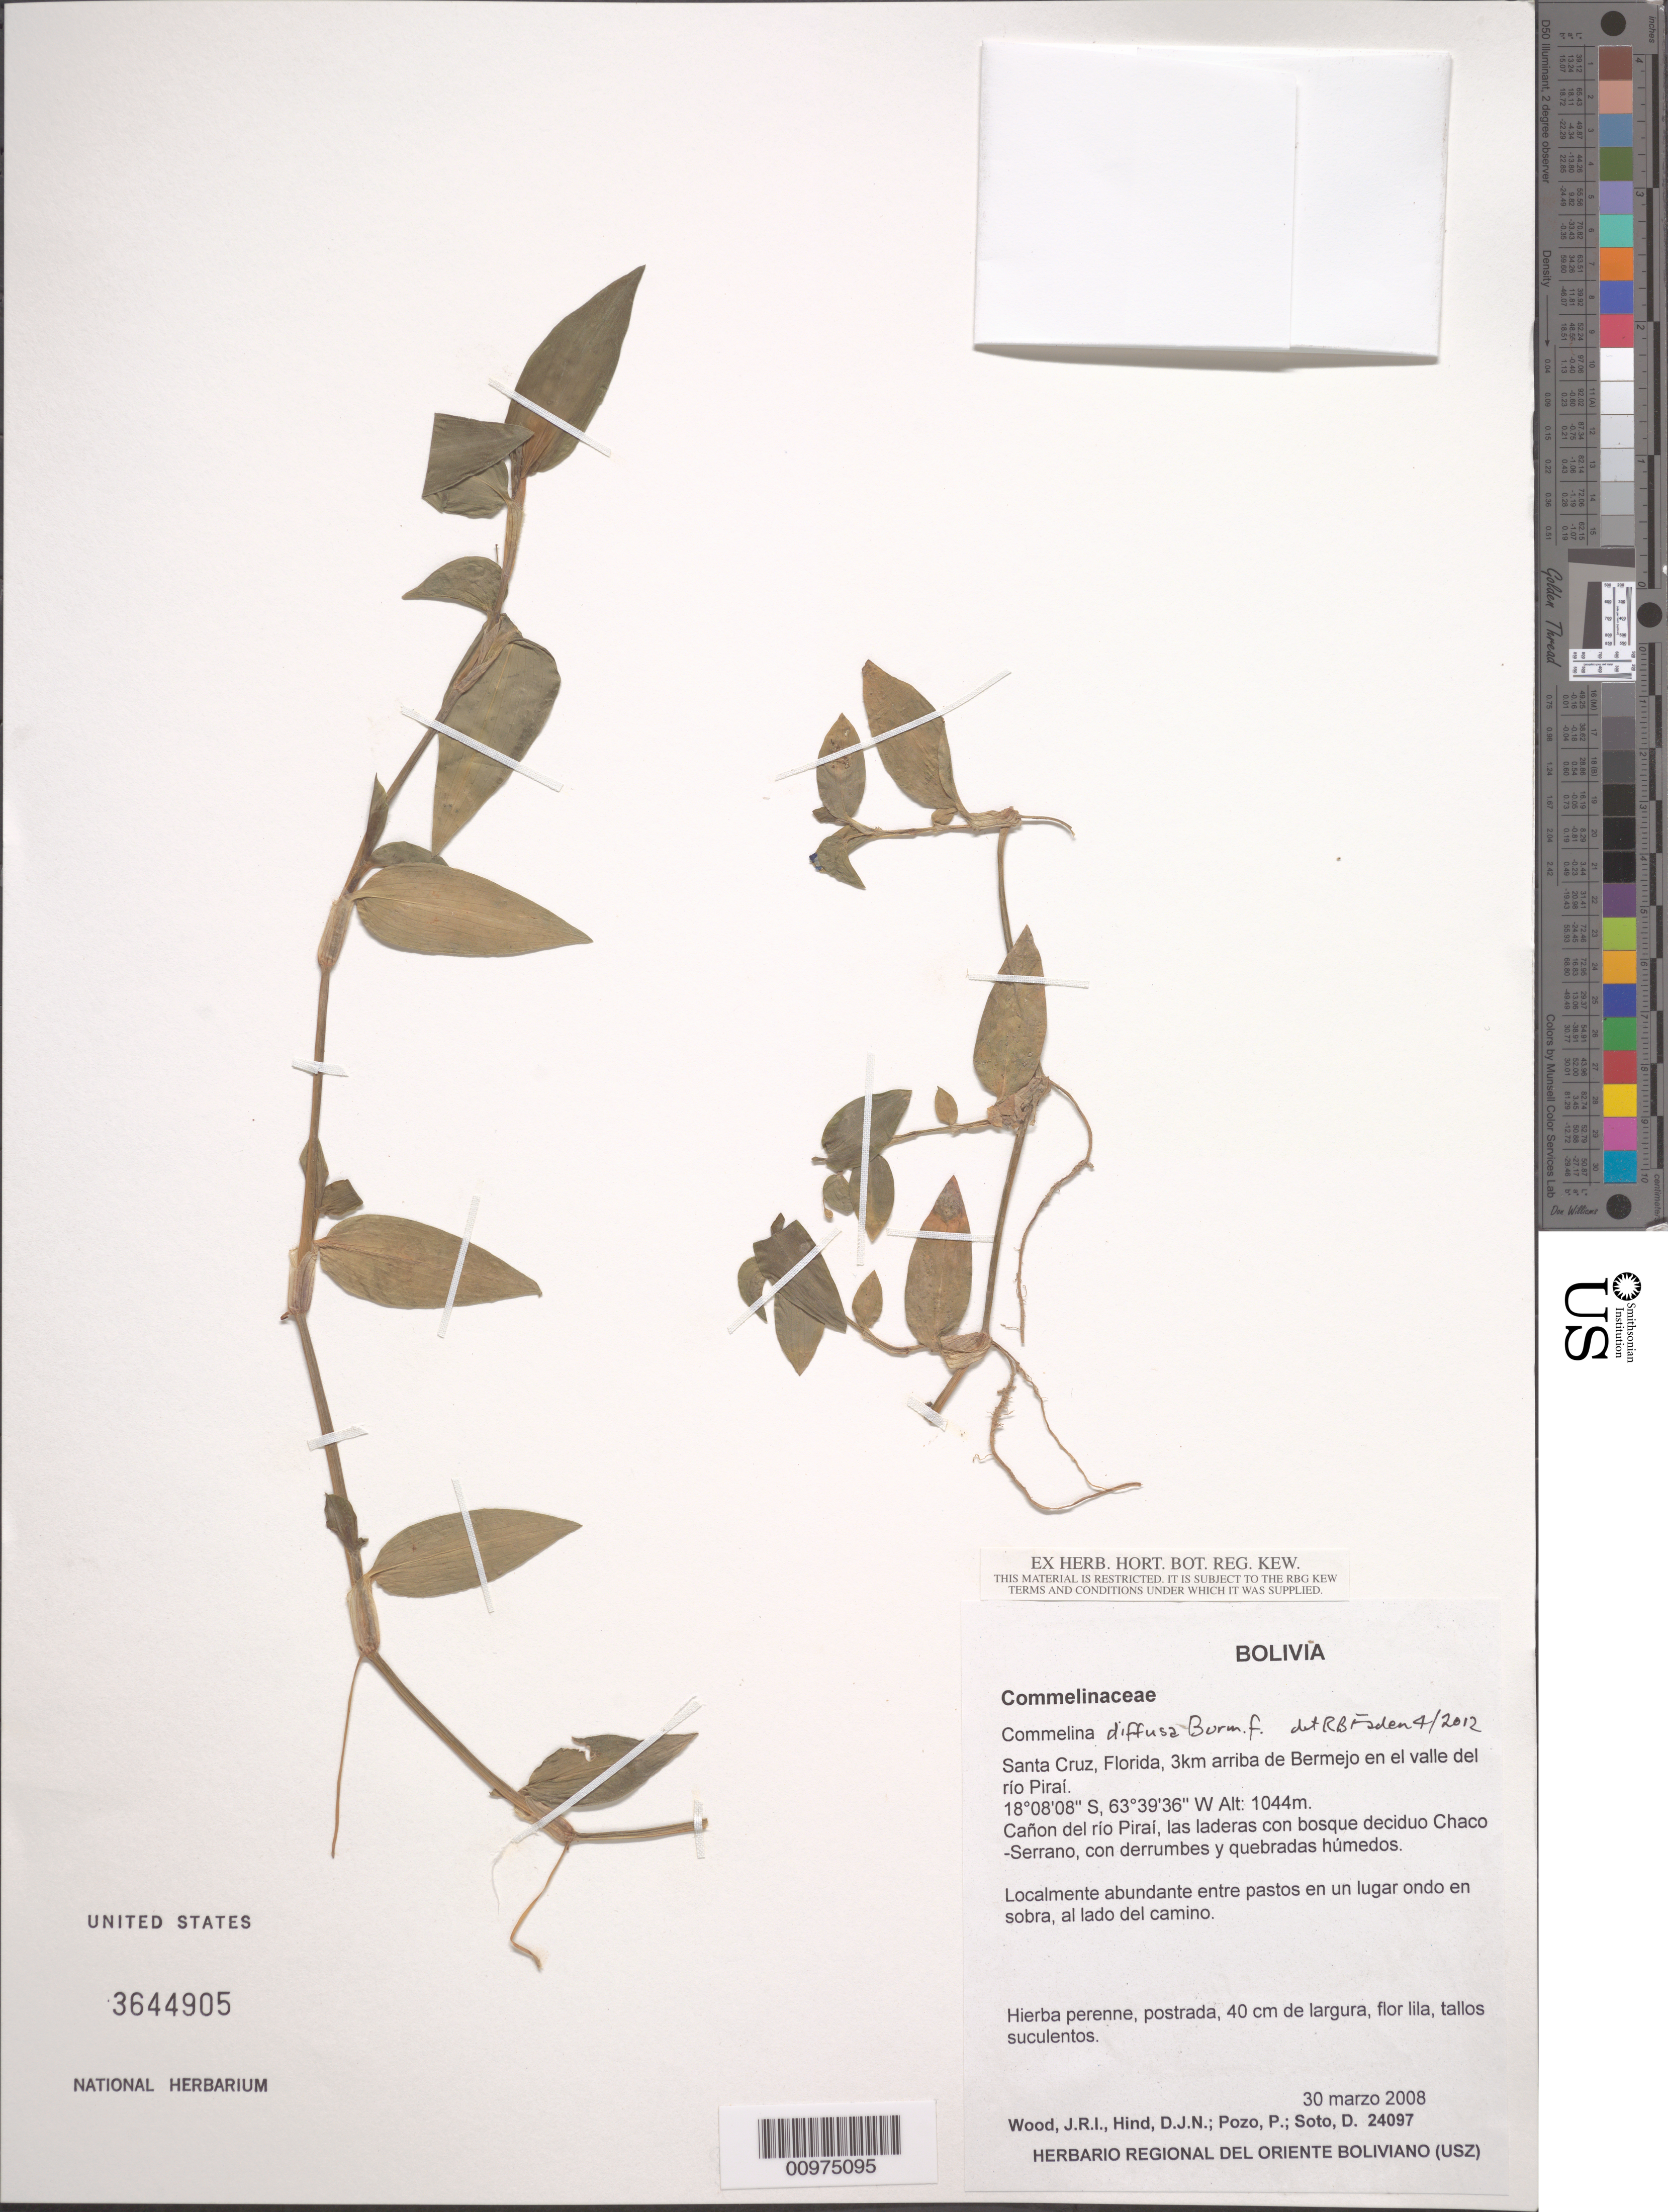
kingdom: Plantae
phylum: Tracheophyta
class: Liliopsida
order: Commelinales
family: Commelinaceae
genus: Commelina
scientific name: Commelina diffusa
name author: Burm. f.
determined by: Faden, Robert B., (US), Smithsonian Institution - National Museum of Natural History (UNITED STATES)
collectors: J. R. I. Wood et al.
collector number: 24097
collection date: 2008-03-30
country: Bolivia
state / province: Santa Cruz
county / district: Florida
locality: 3 km arriba de Bermejo en el valle del rio Pirai. Cañon del rio Pirai, las laderas con bosque deciduo jChaco-Serrano, con derrumbes y quebradas húmedos.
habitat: Localmente abundante entre pastos en un lugar ondo en sobra, al lado del camino.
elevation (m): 1044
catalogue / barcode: US 3644905